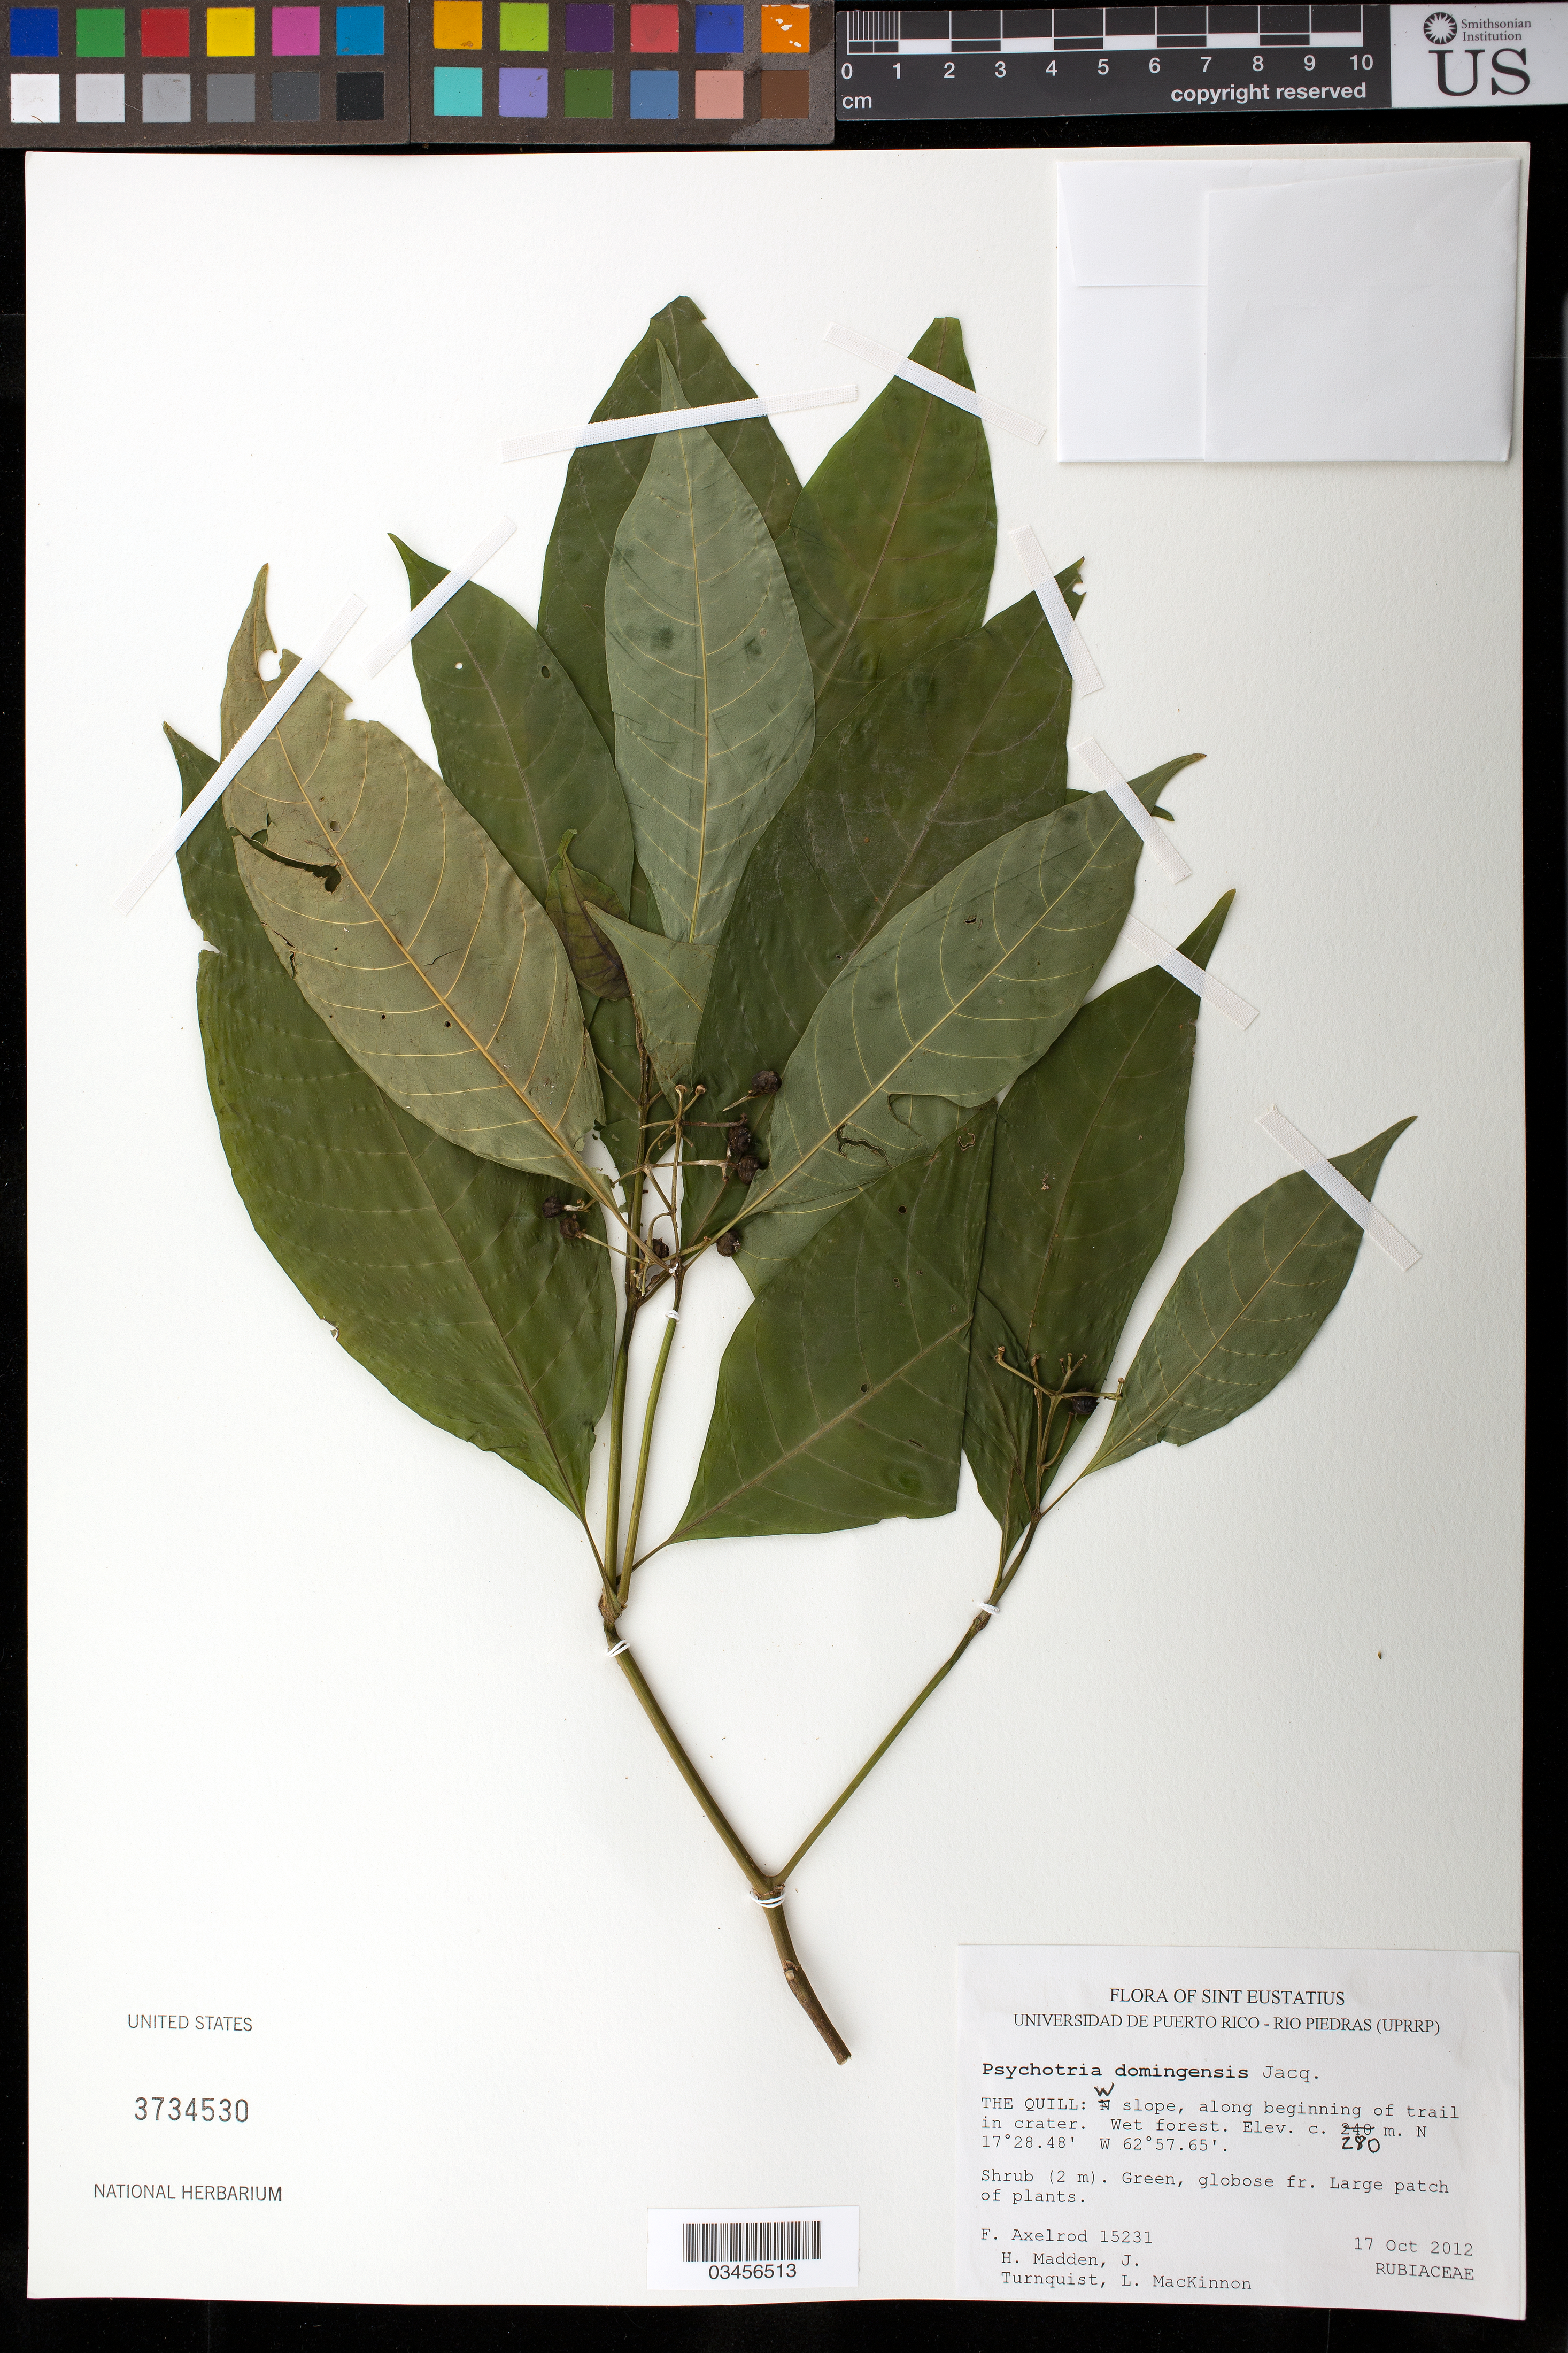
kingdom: Plantae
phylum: Tracheophyta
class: Magnoliopsida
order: Gentianales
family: Rubiaceae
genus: Psychotria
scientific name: Psychotria domingensis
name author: Jacq.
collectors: F. S. Axelrod, H. Madden, J. Turnquist & L. MacKinnon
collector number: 15231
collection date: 2012-10-17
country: Netherlands Antilles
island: Sint Eustatius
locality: The Quill: W slope, along beginning of trail in crater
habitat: Wet forest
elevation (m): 280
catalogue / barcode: US 3734530